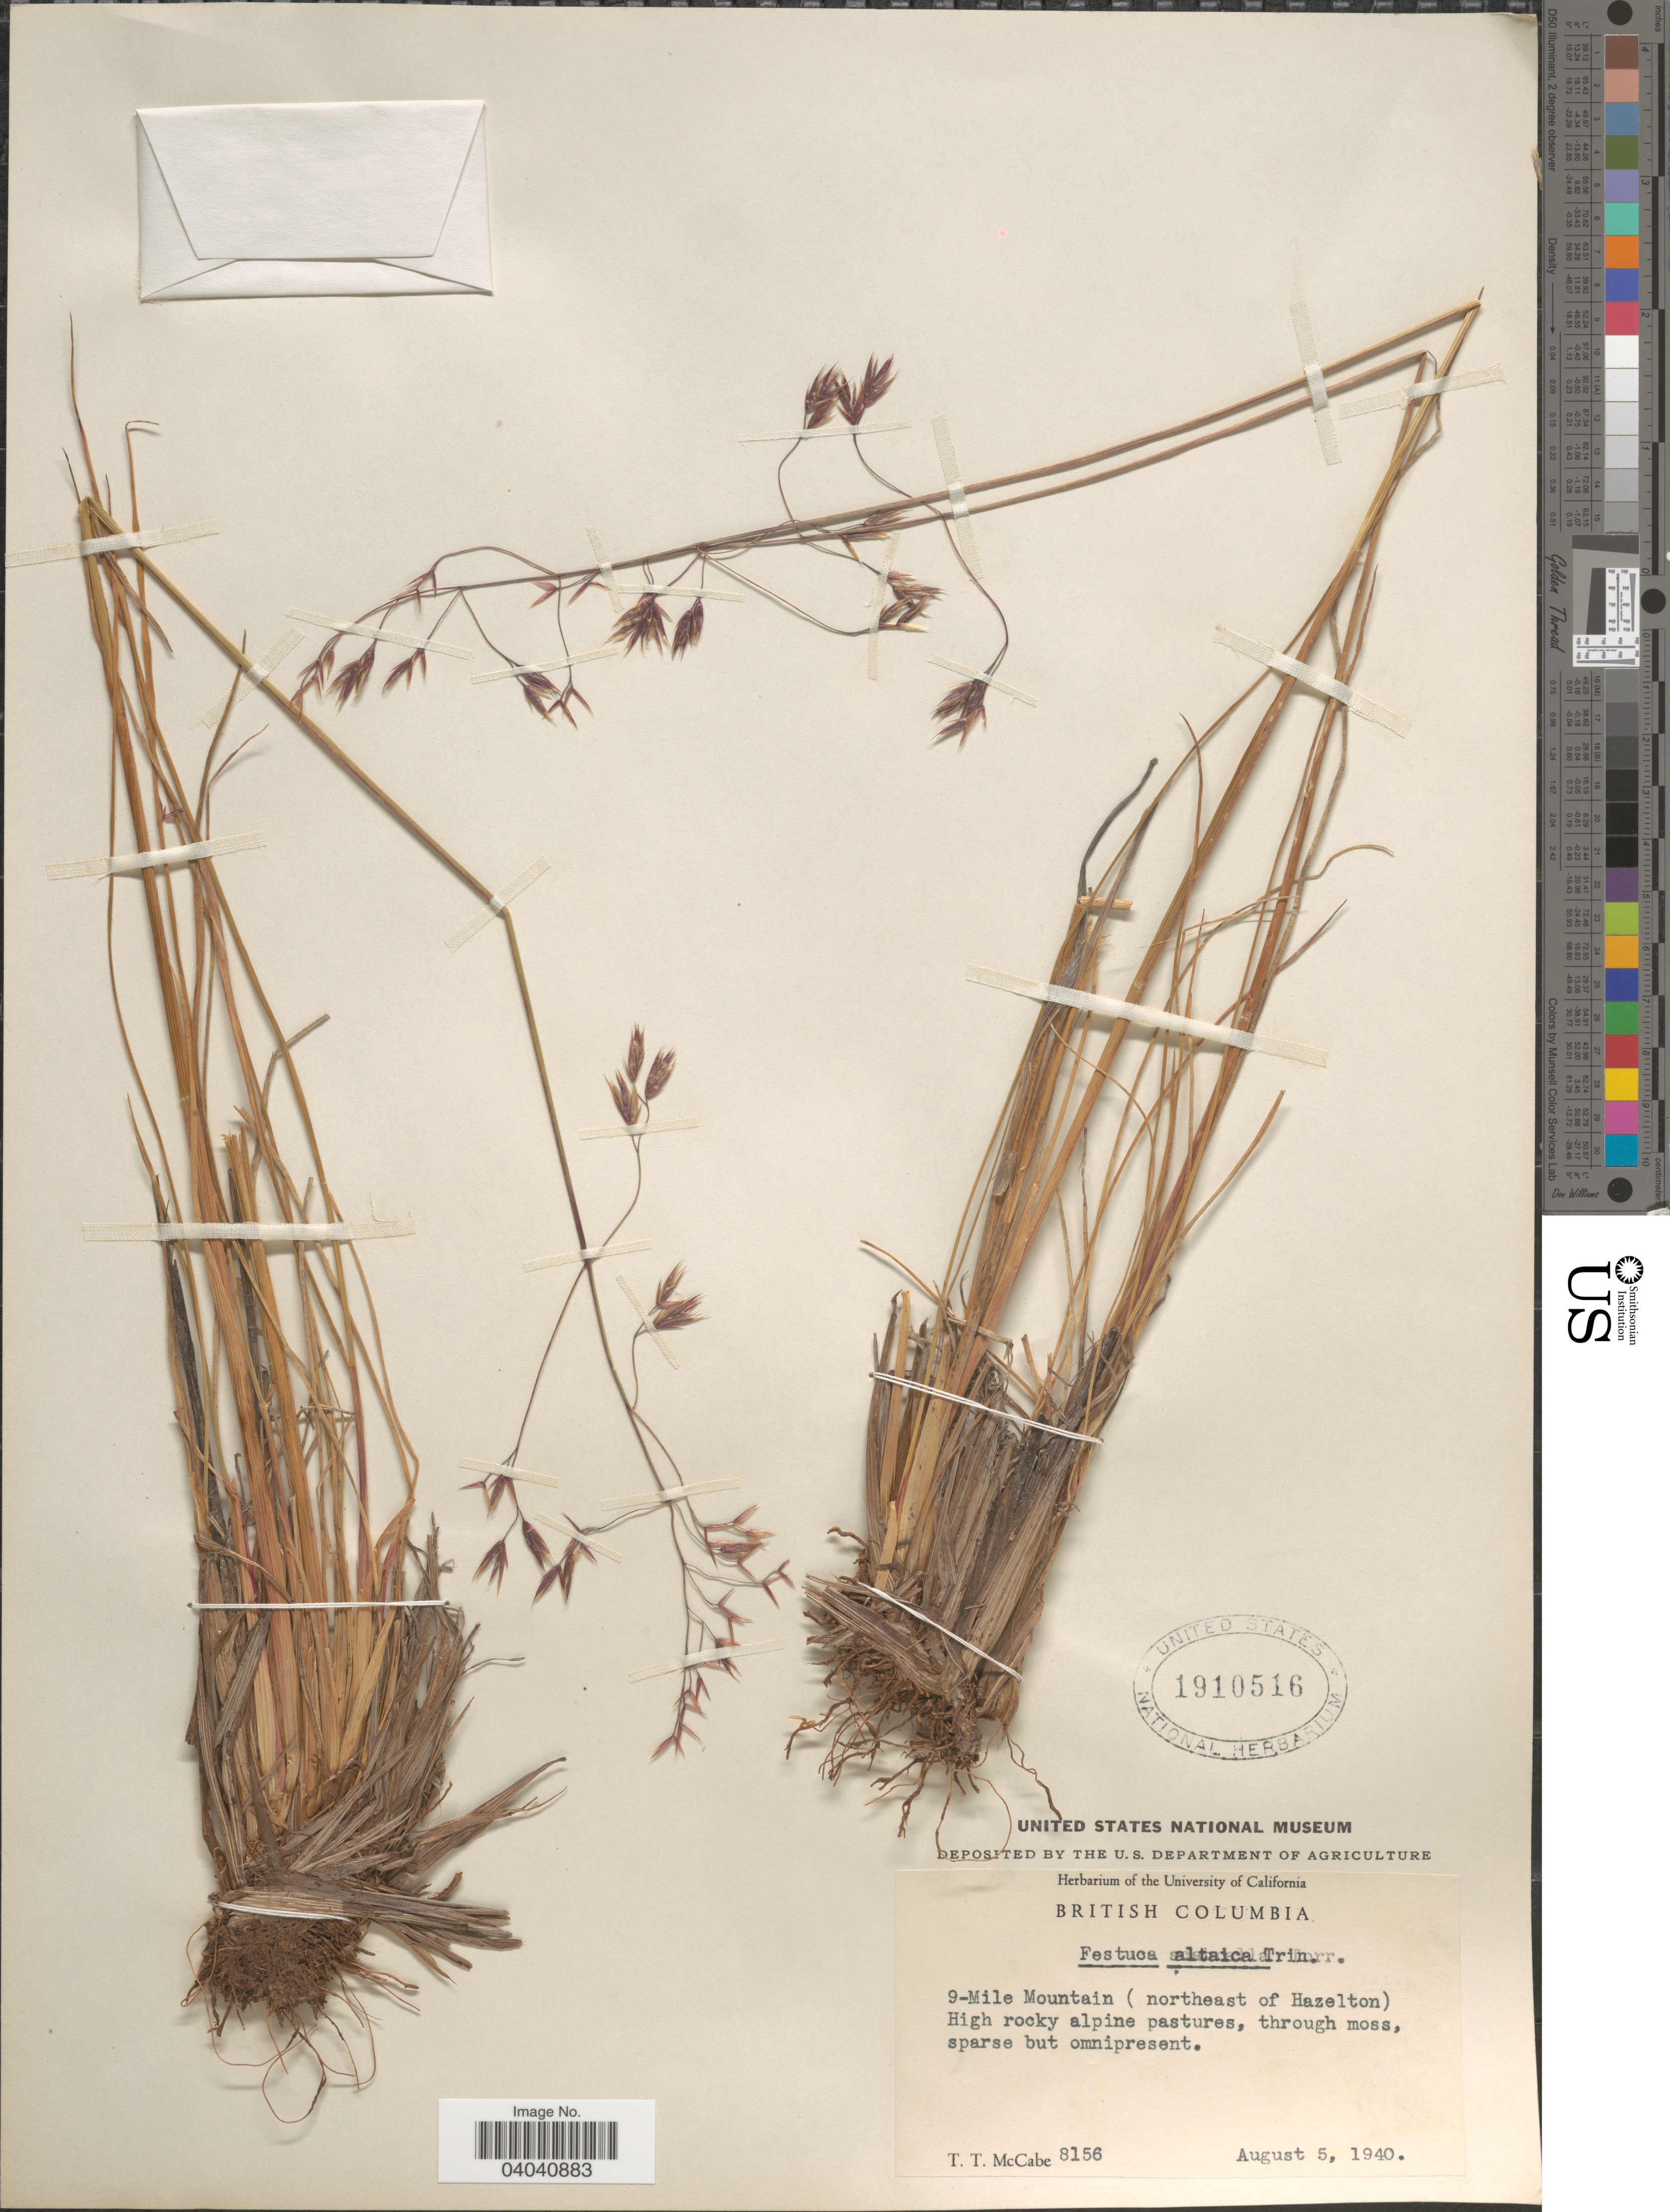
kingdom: Plantae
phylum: Tracheophyta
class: Liliopsida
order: Poales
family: Poaceae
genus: Festuca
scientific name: Festuca altaica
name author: Trin.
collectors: T. McCabe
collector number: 8156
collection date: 1940-08-05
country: Canada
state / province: British Columbia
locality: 9-Mile Mountain (northeast of Hazelton).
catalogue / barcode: US 1910516